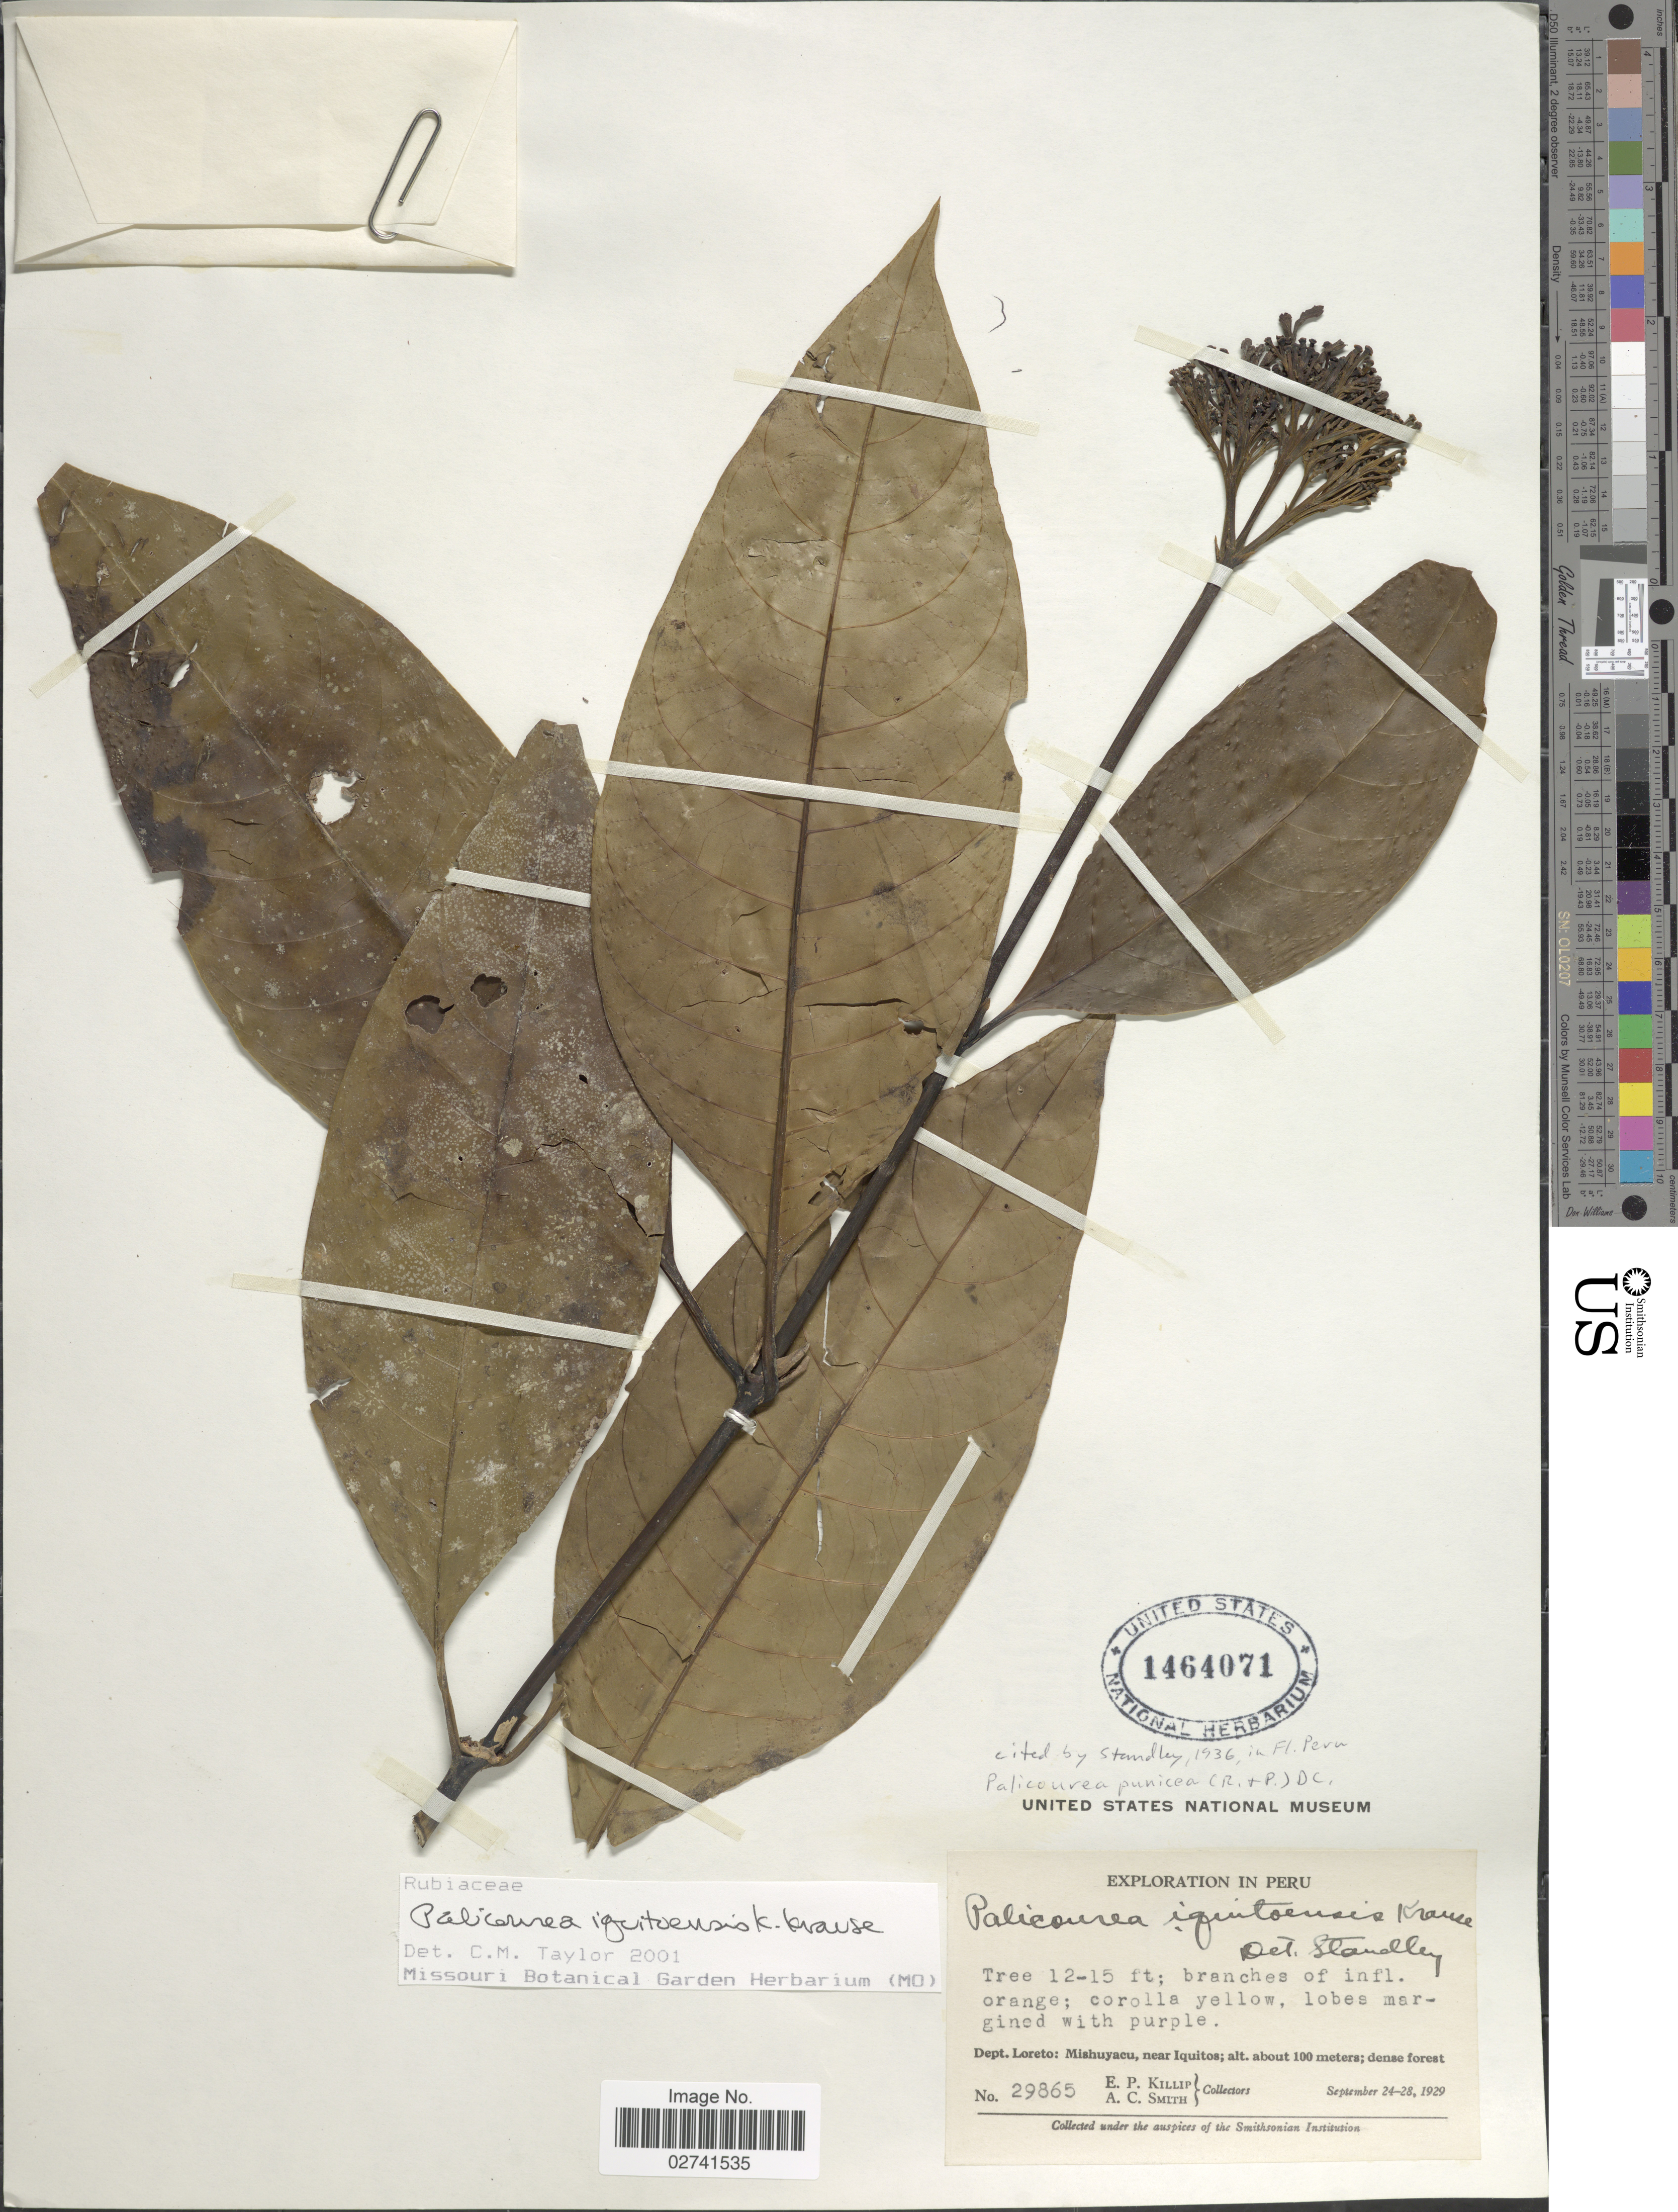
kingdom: Plantae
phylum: Tracheophyta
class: Magnoliopsida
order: Gentianales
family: Rubiaceae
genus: Palicourea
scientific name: Palicourea iquitoensis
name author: K. Krause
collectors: E. P. Killip & A. C. Smith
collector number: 29865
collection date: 1929-08-24/1929-09-28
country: Peru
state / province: Loreto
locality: Dept. Loreto: Mishuyacu, near Iquitos; dense forest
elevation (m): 100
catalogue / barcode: US 1464071